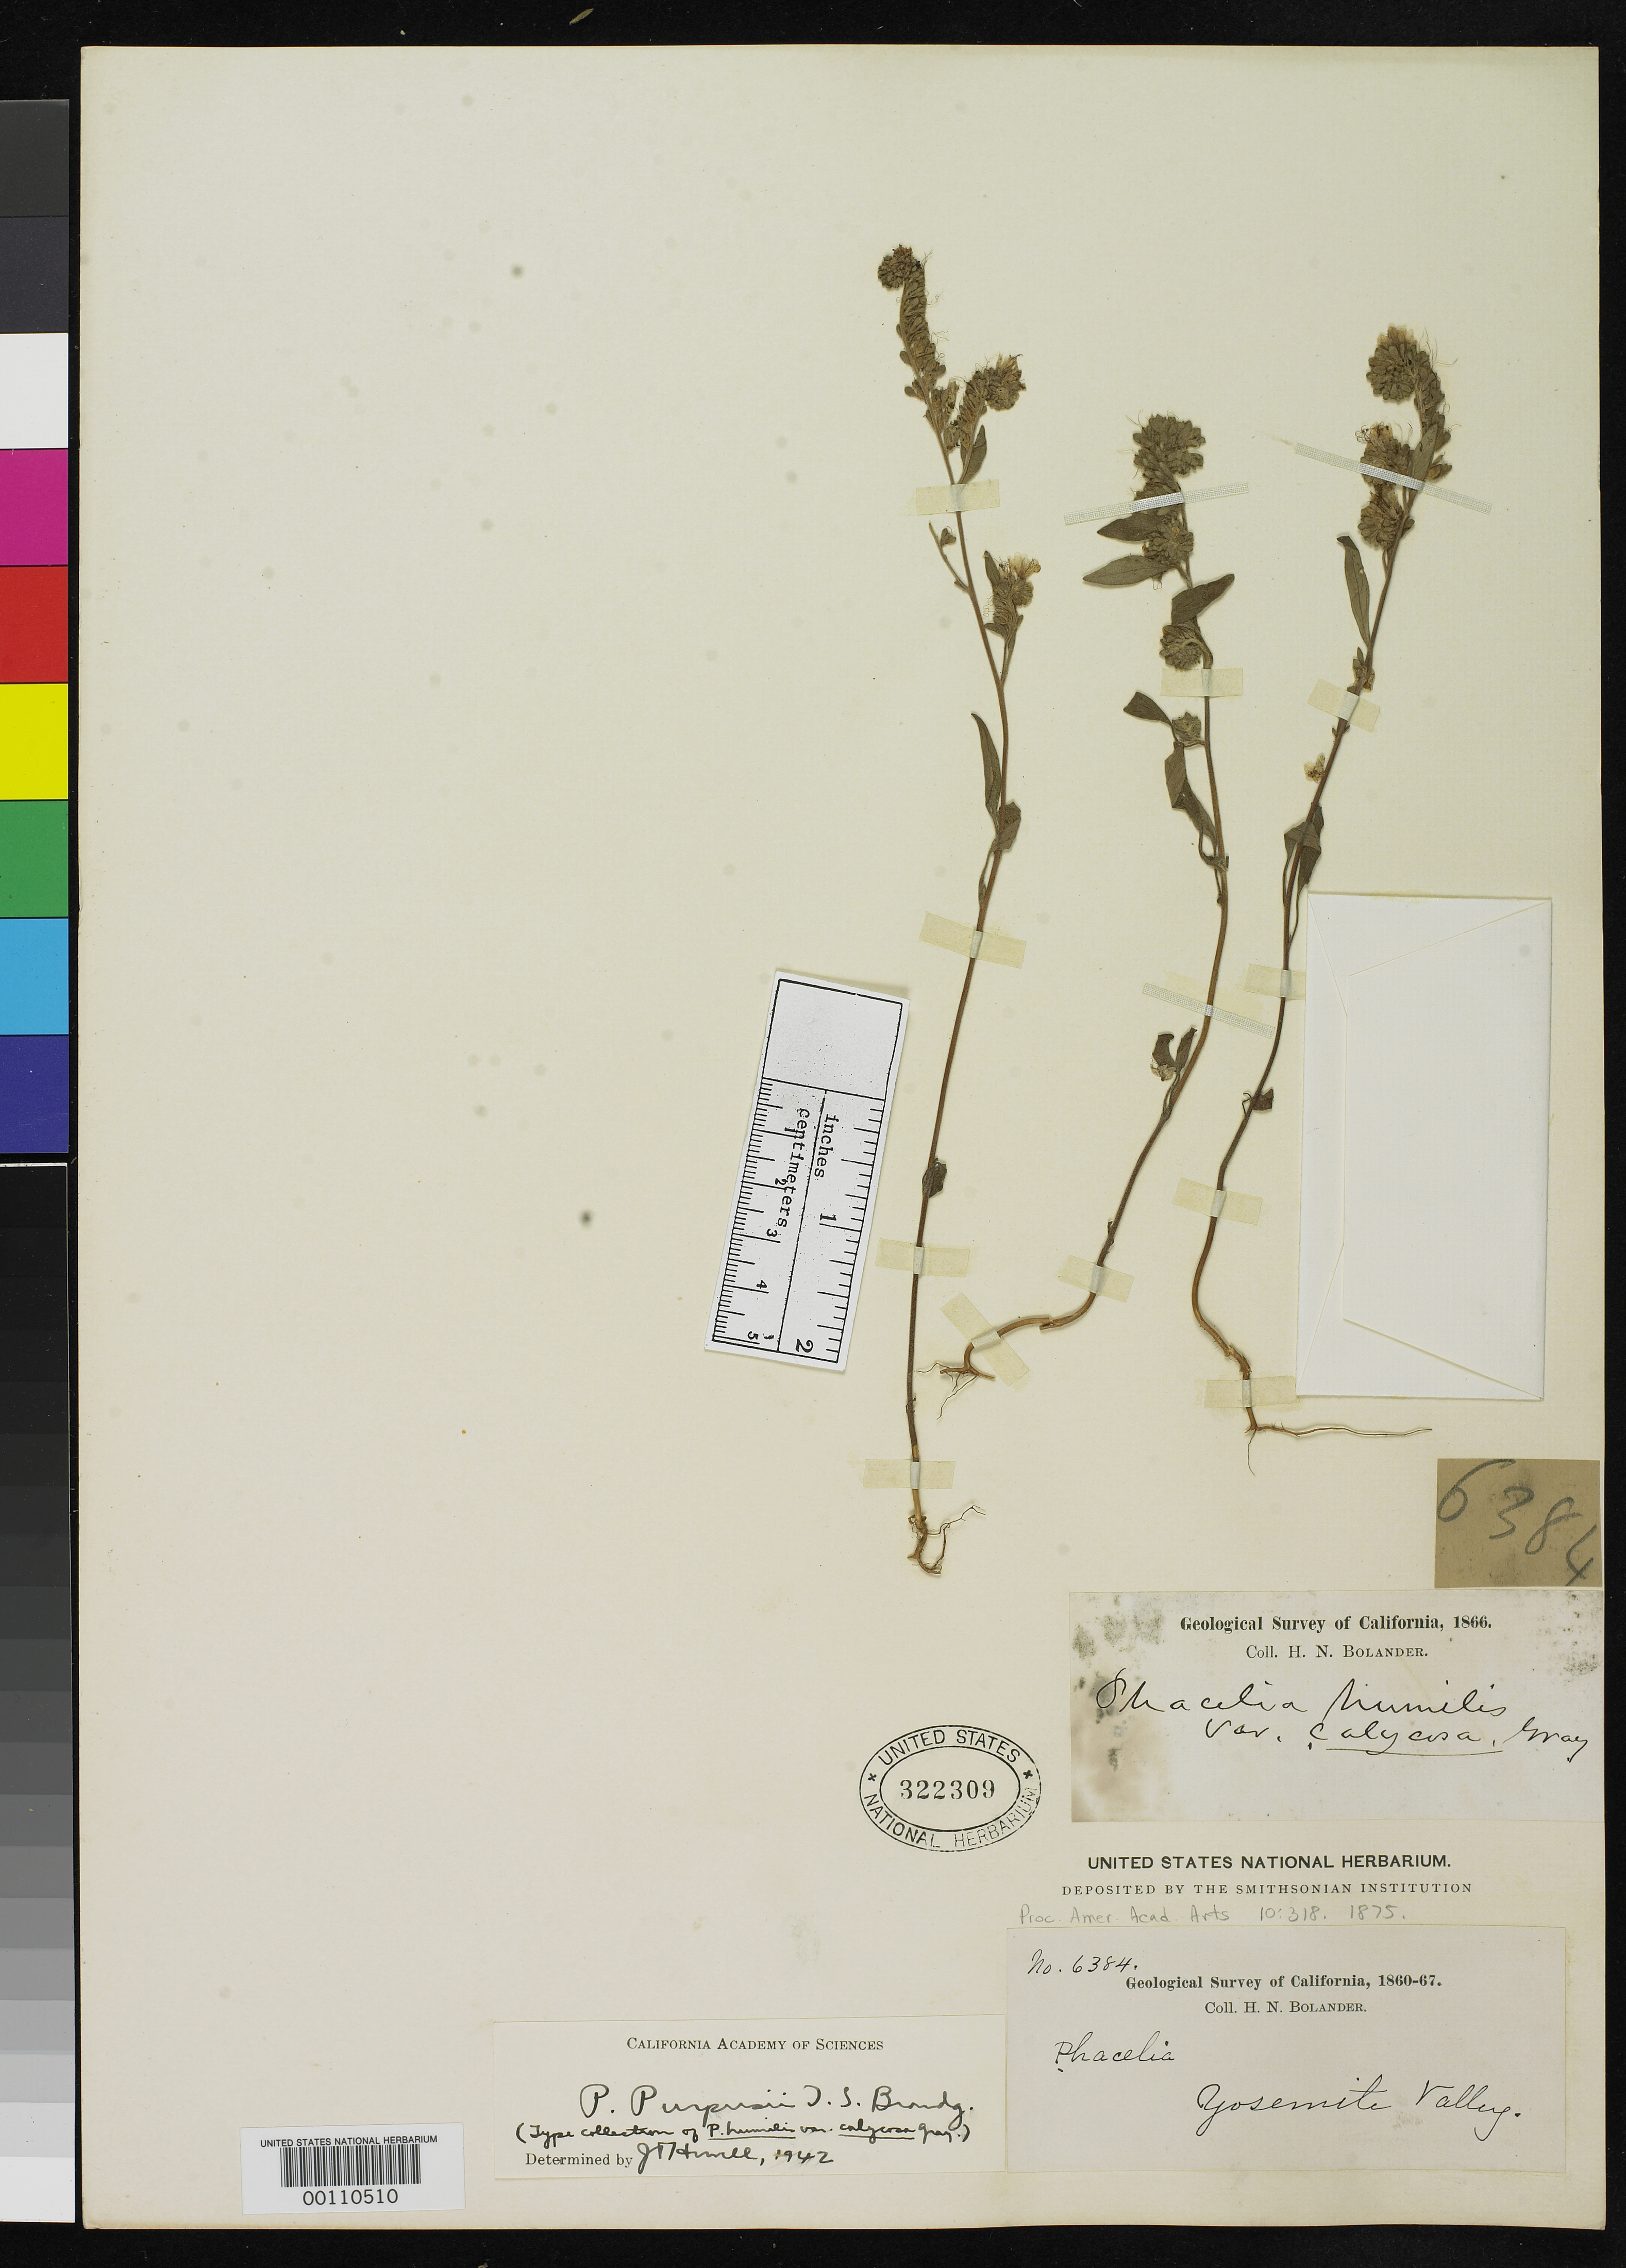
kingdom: Plantae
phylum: Tracheophyta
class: Magnoliopsida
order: Boraginales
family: Hydrophyllaceae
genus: Phacelia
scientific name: Phacelia humilis var. calycosa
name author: A. Gray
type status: Type Fragment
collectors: H. Bolander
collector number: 6384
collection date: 1866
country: United States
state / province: California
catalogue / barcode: US 322309